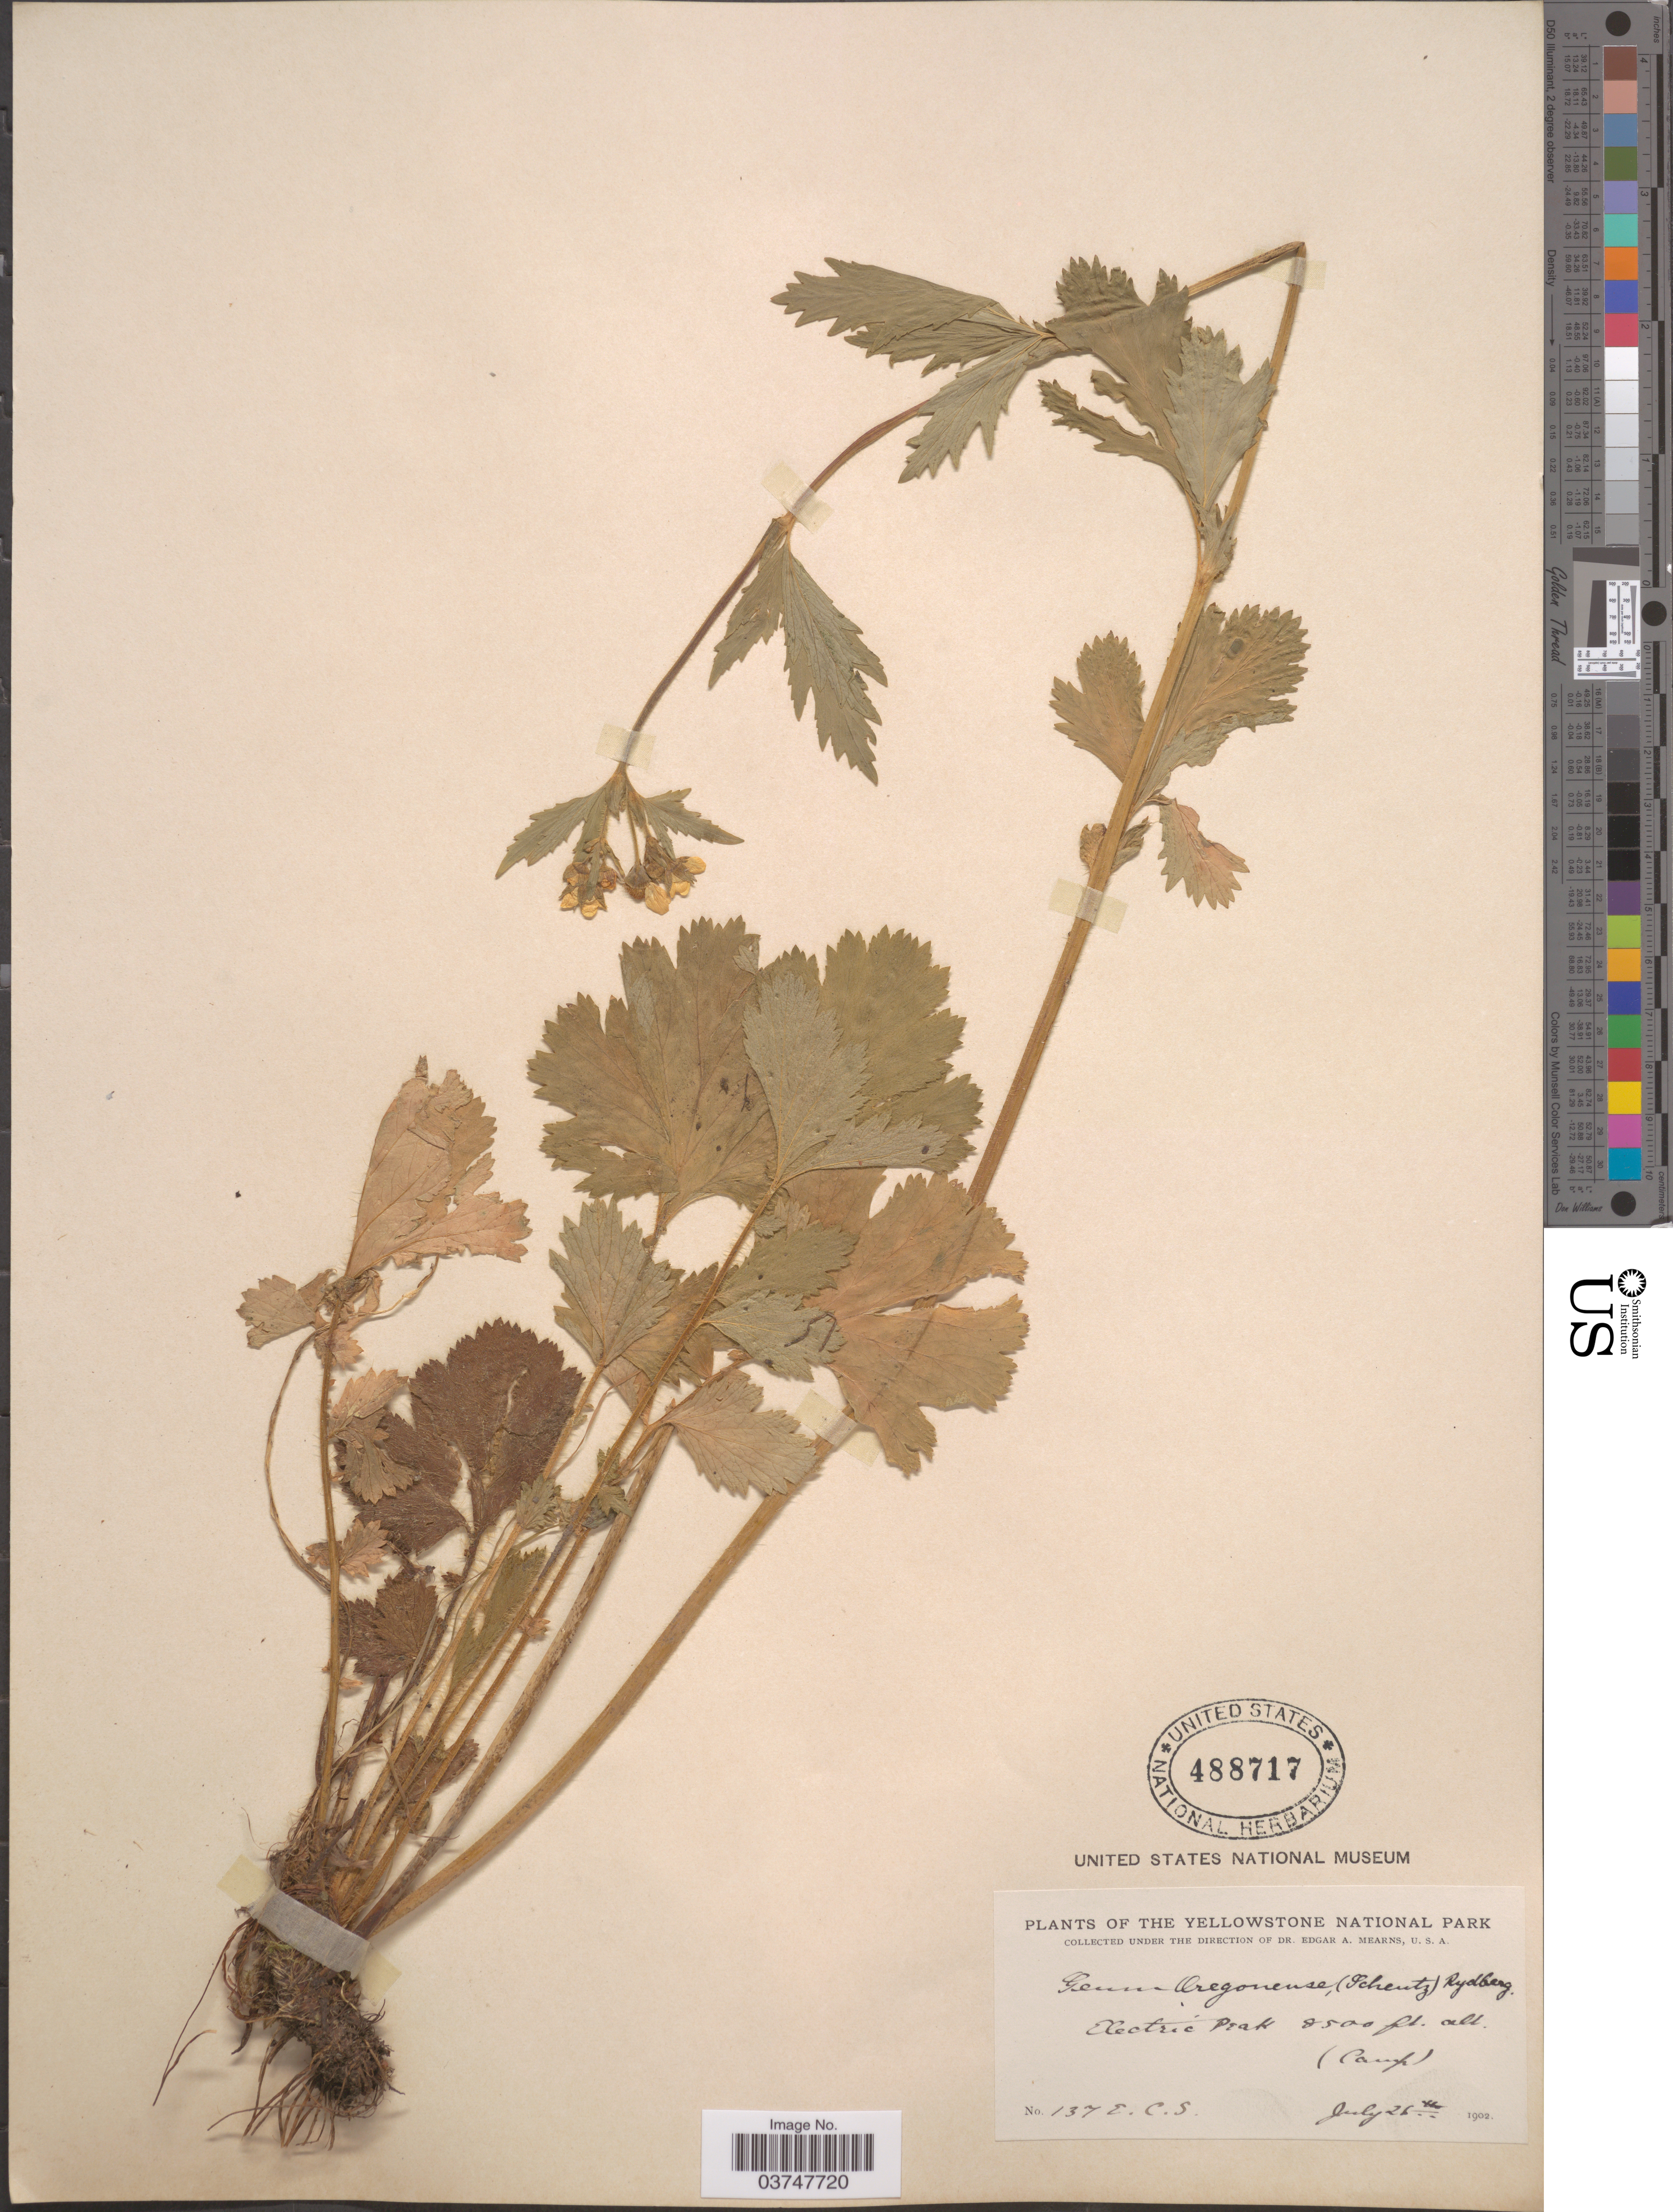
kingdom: Plantae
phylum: Tracheophyta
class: Magnoliopsida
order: Rosales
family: Rosaceae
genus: Geum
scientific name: Geum oregonense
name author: Rydb.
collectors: E. C. Smith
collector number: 137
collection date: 1902-07-26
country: United States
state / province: Montana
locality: The Yellowstone National Park. Electric Peak.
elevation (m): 2591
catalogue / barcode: US 488717